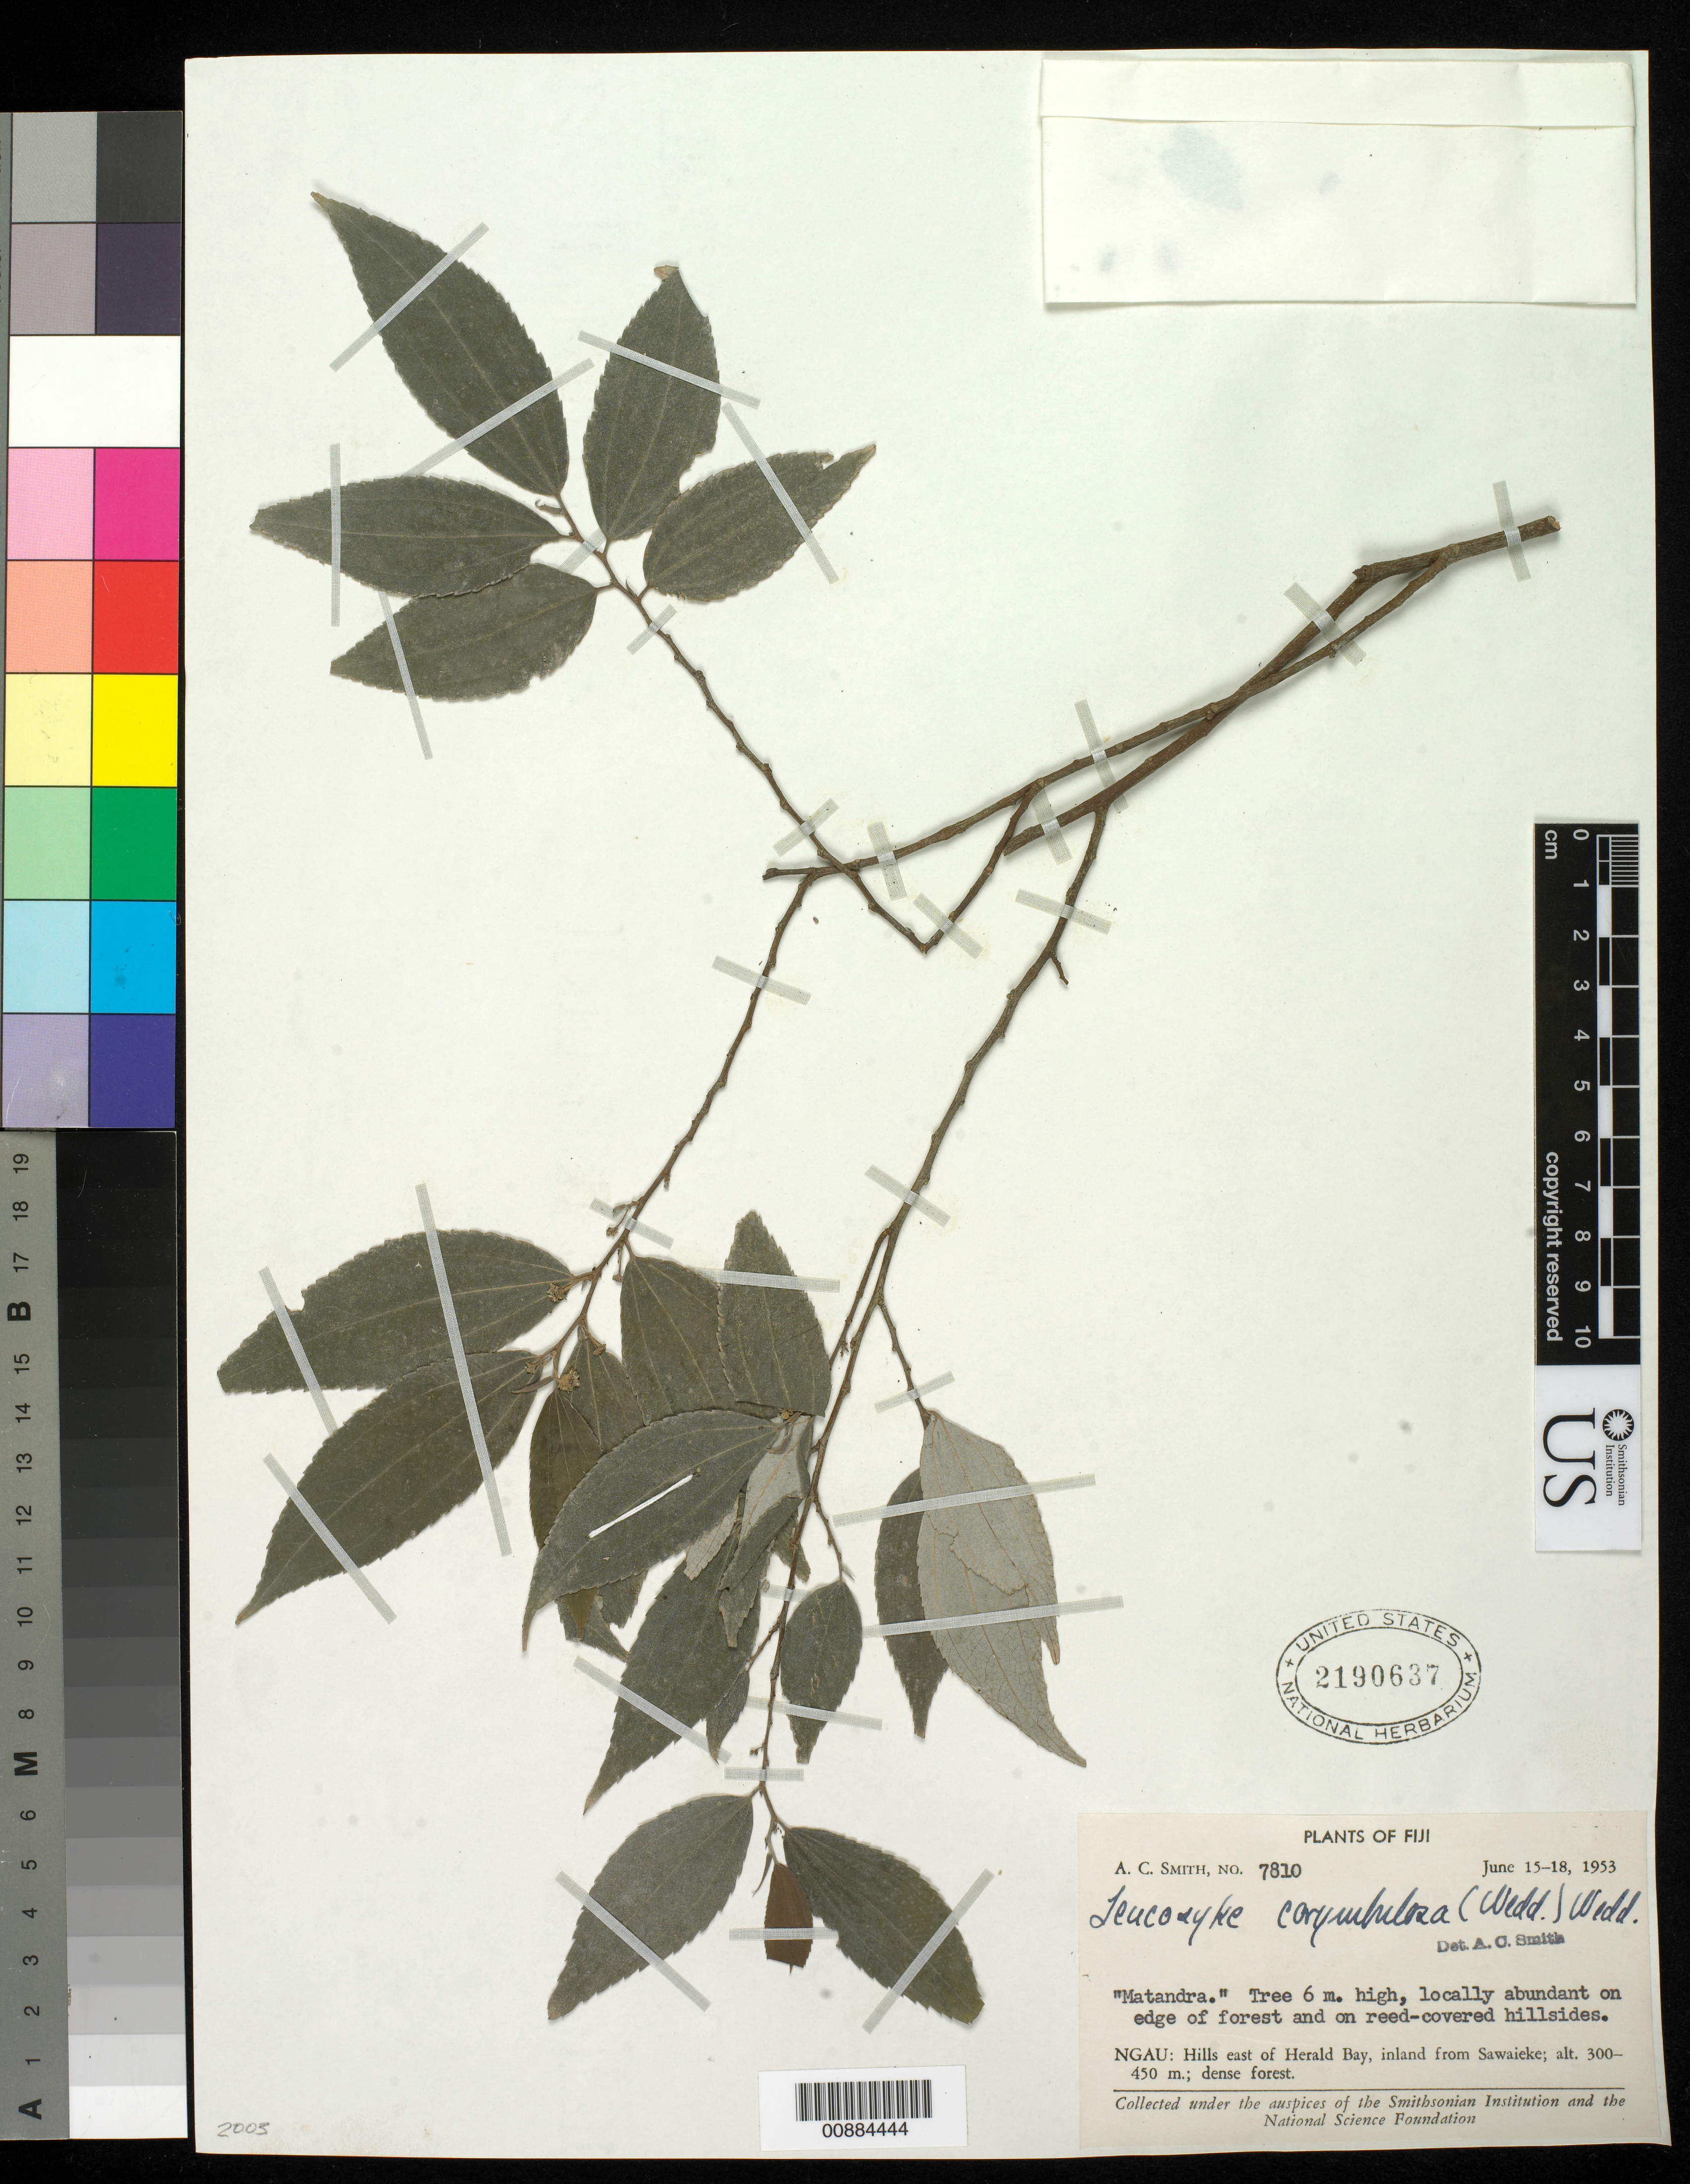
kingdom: Plantae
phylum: Tracheophyta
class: Magnoliopsida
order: Rosales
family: Urticaceae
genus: Leucosyke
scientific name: Leucosyke corymbulosa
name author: (Wedd.) Wedd.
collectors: C. A. Smith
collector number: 7810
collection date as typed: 15 Jun 1953 to 18 Jun 1953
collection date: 1953-06-15/1953-06-18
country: Fiji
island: Gau [Ngau]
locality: Hills east of Herald Bay, inland from Sawaieke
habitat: Dense forest. Locally abundant on edge of forest and on reed-covered hillsides.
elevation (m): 300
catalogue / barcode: US 2190637